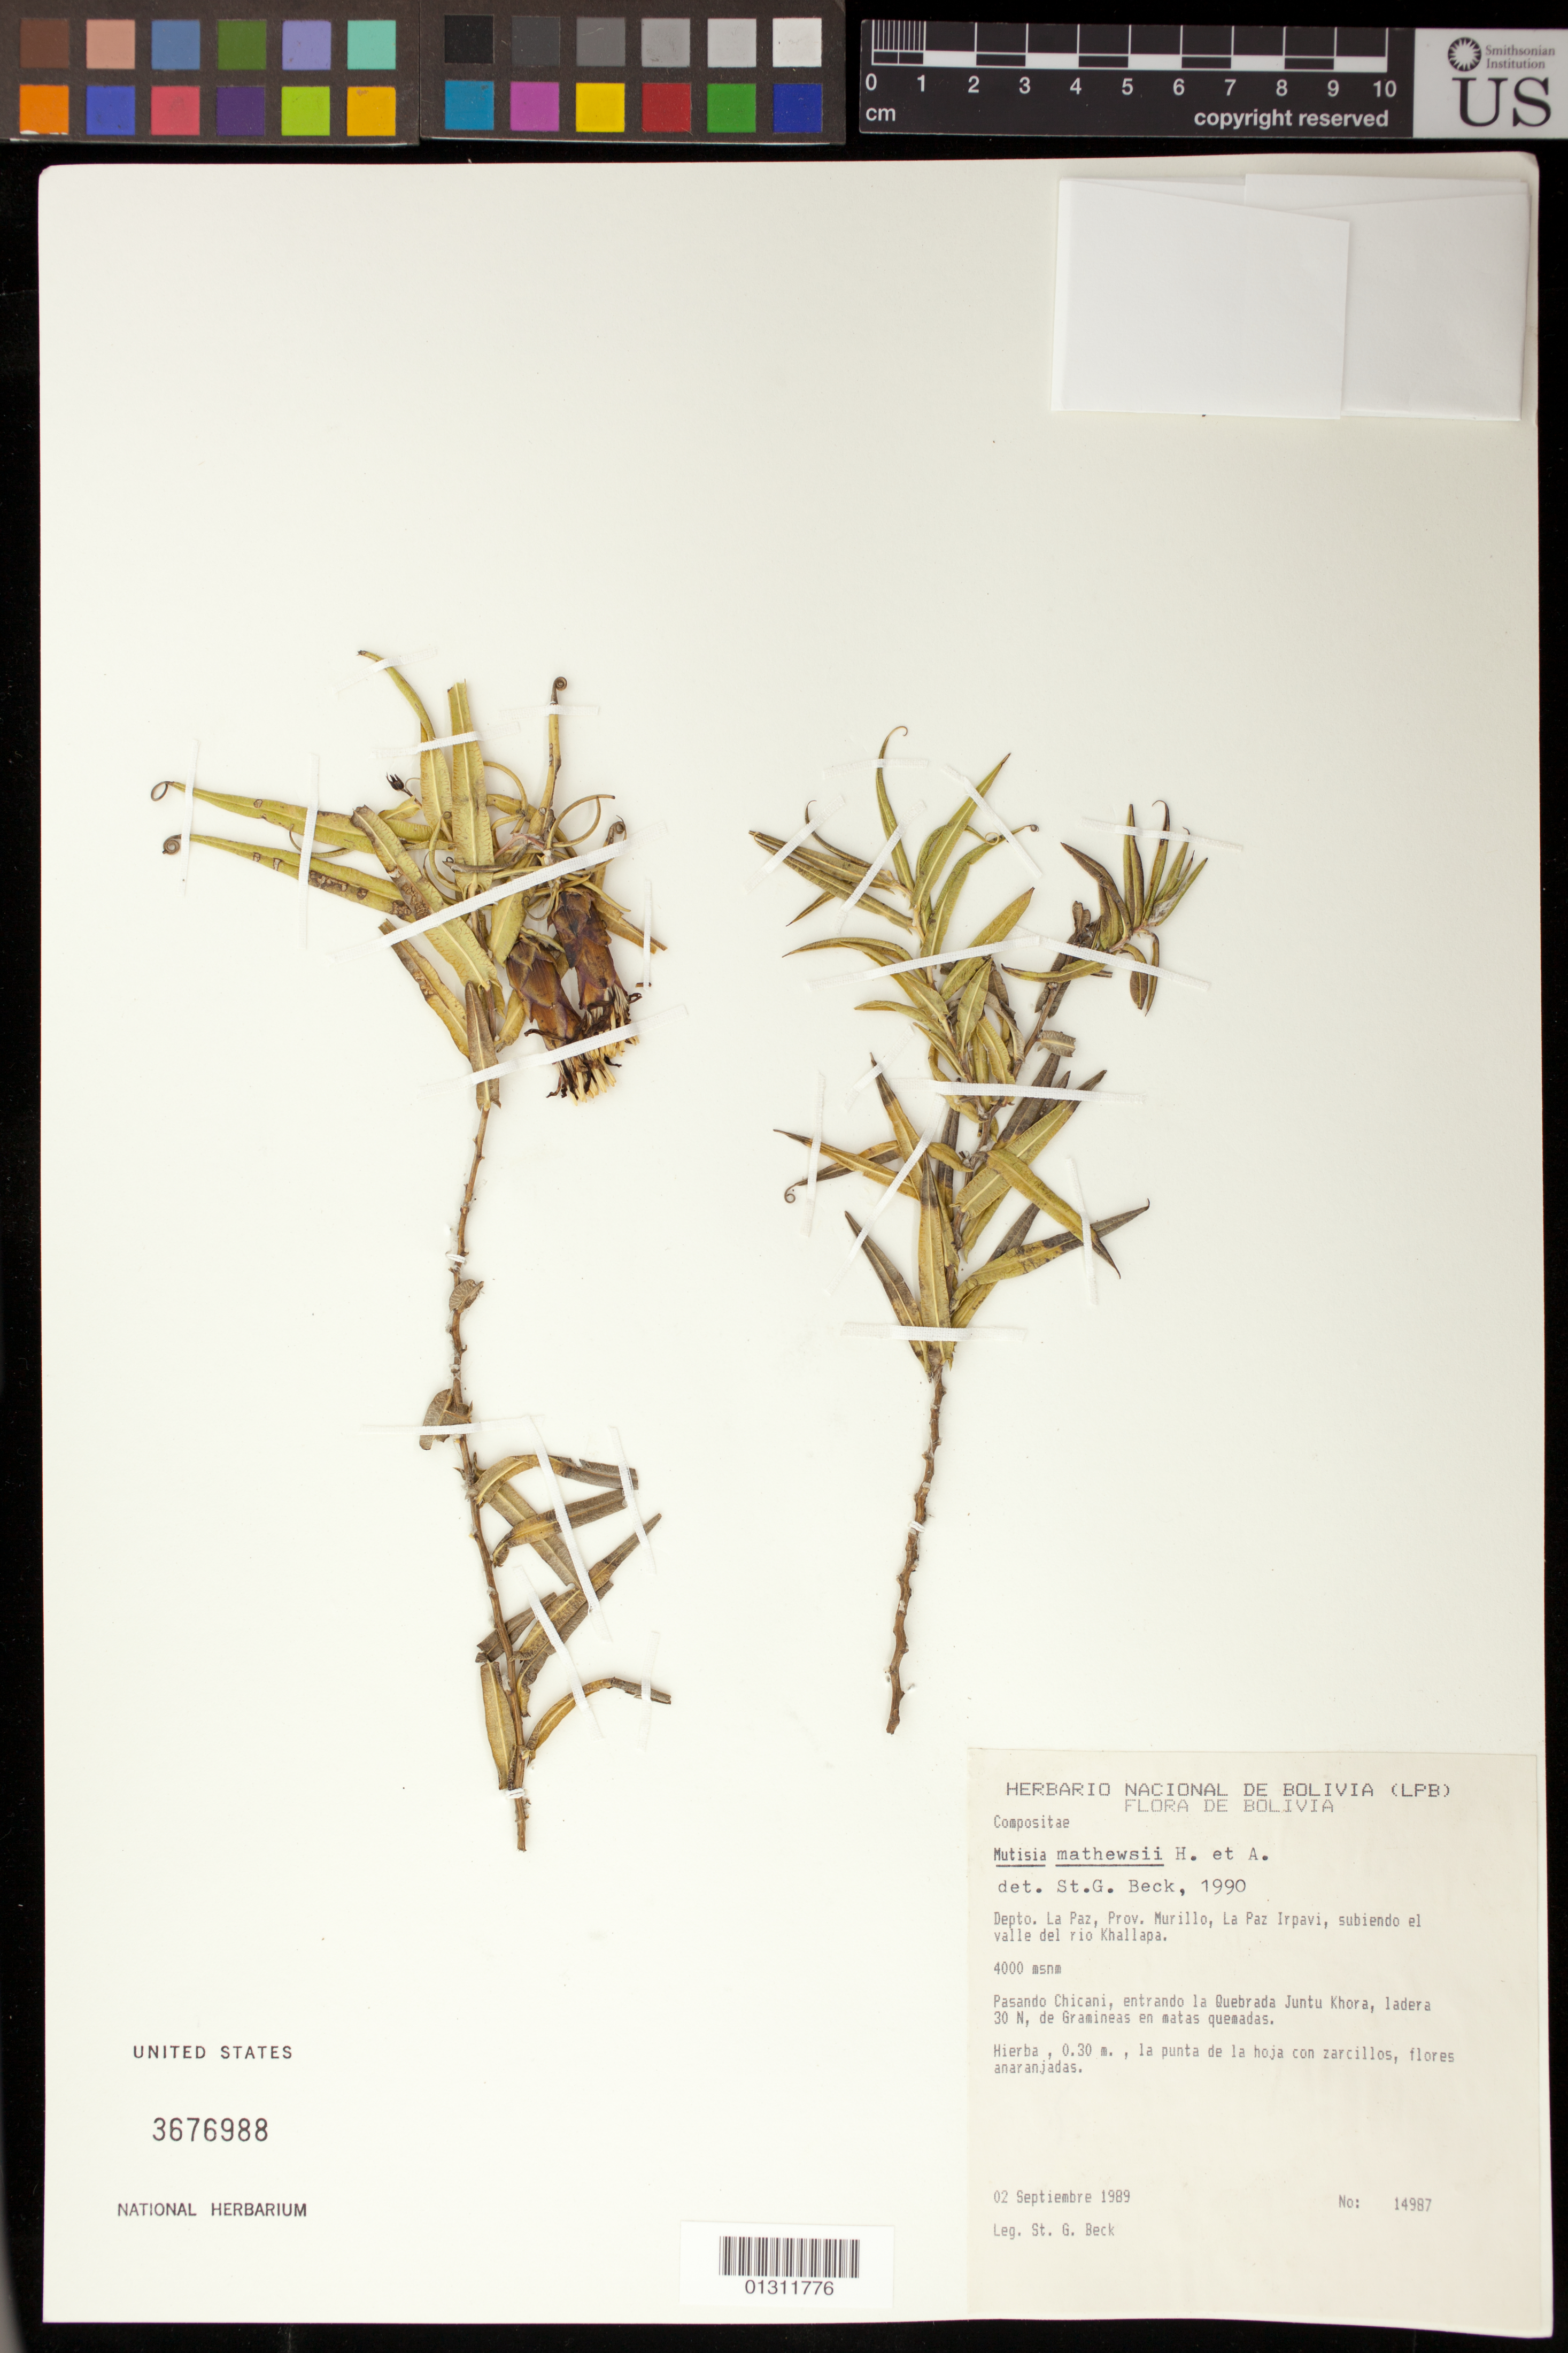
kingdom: Plantae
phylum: Tracheophyta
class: Magnoliopsida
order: Asterales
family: Asteraceae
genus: Mutisia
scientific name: Mutisia mathewsii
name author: Hook. & Arn.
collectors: S. G. Beck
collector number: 14987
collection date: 1989-09-02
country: Bolivia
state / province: La Paz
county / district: Murillo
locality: La Paz Irpavi, subiendo el valle del del rio Khallapa.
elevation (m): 4000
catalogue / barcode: US 3676988